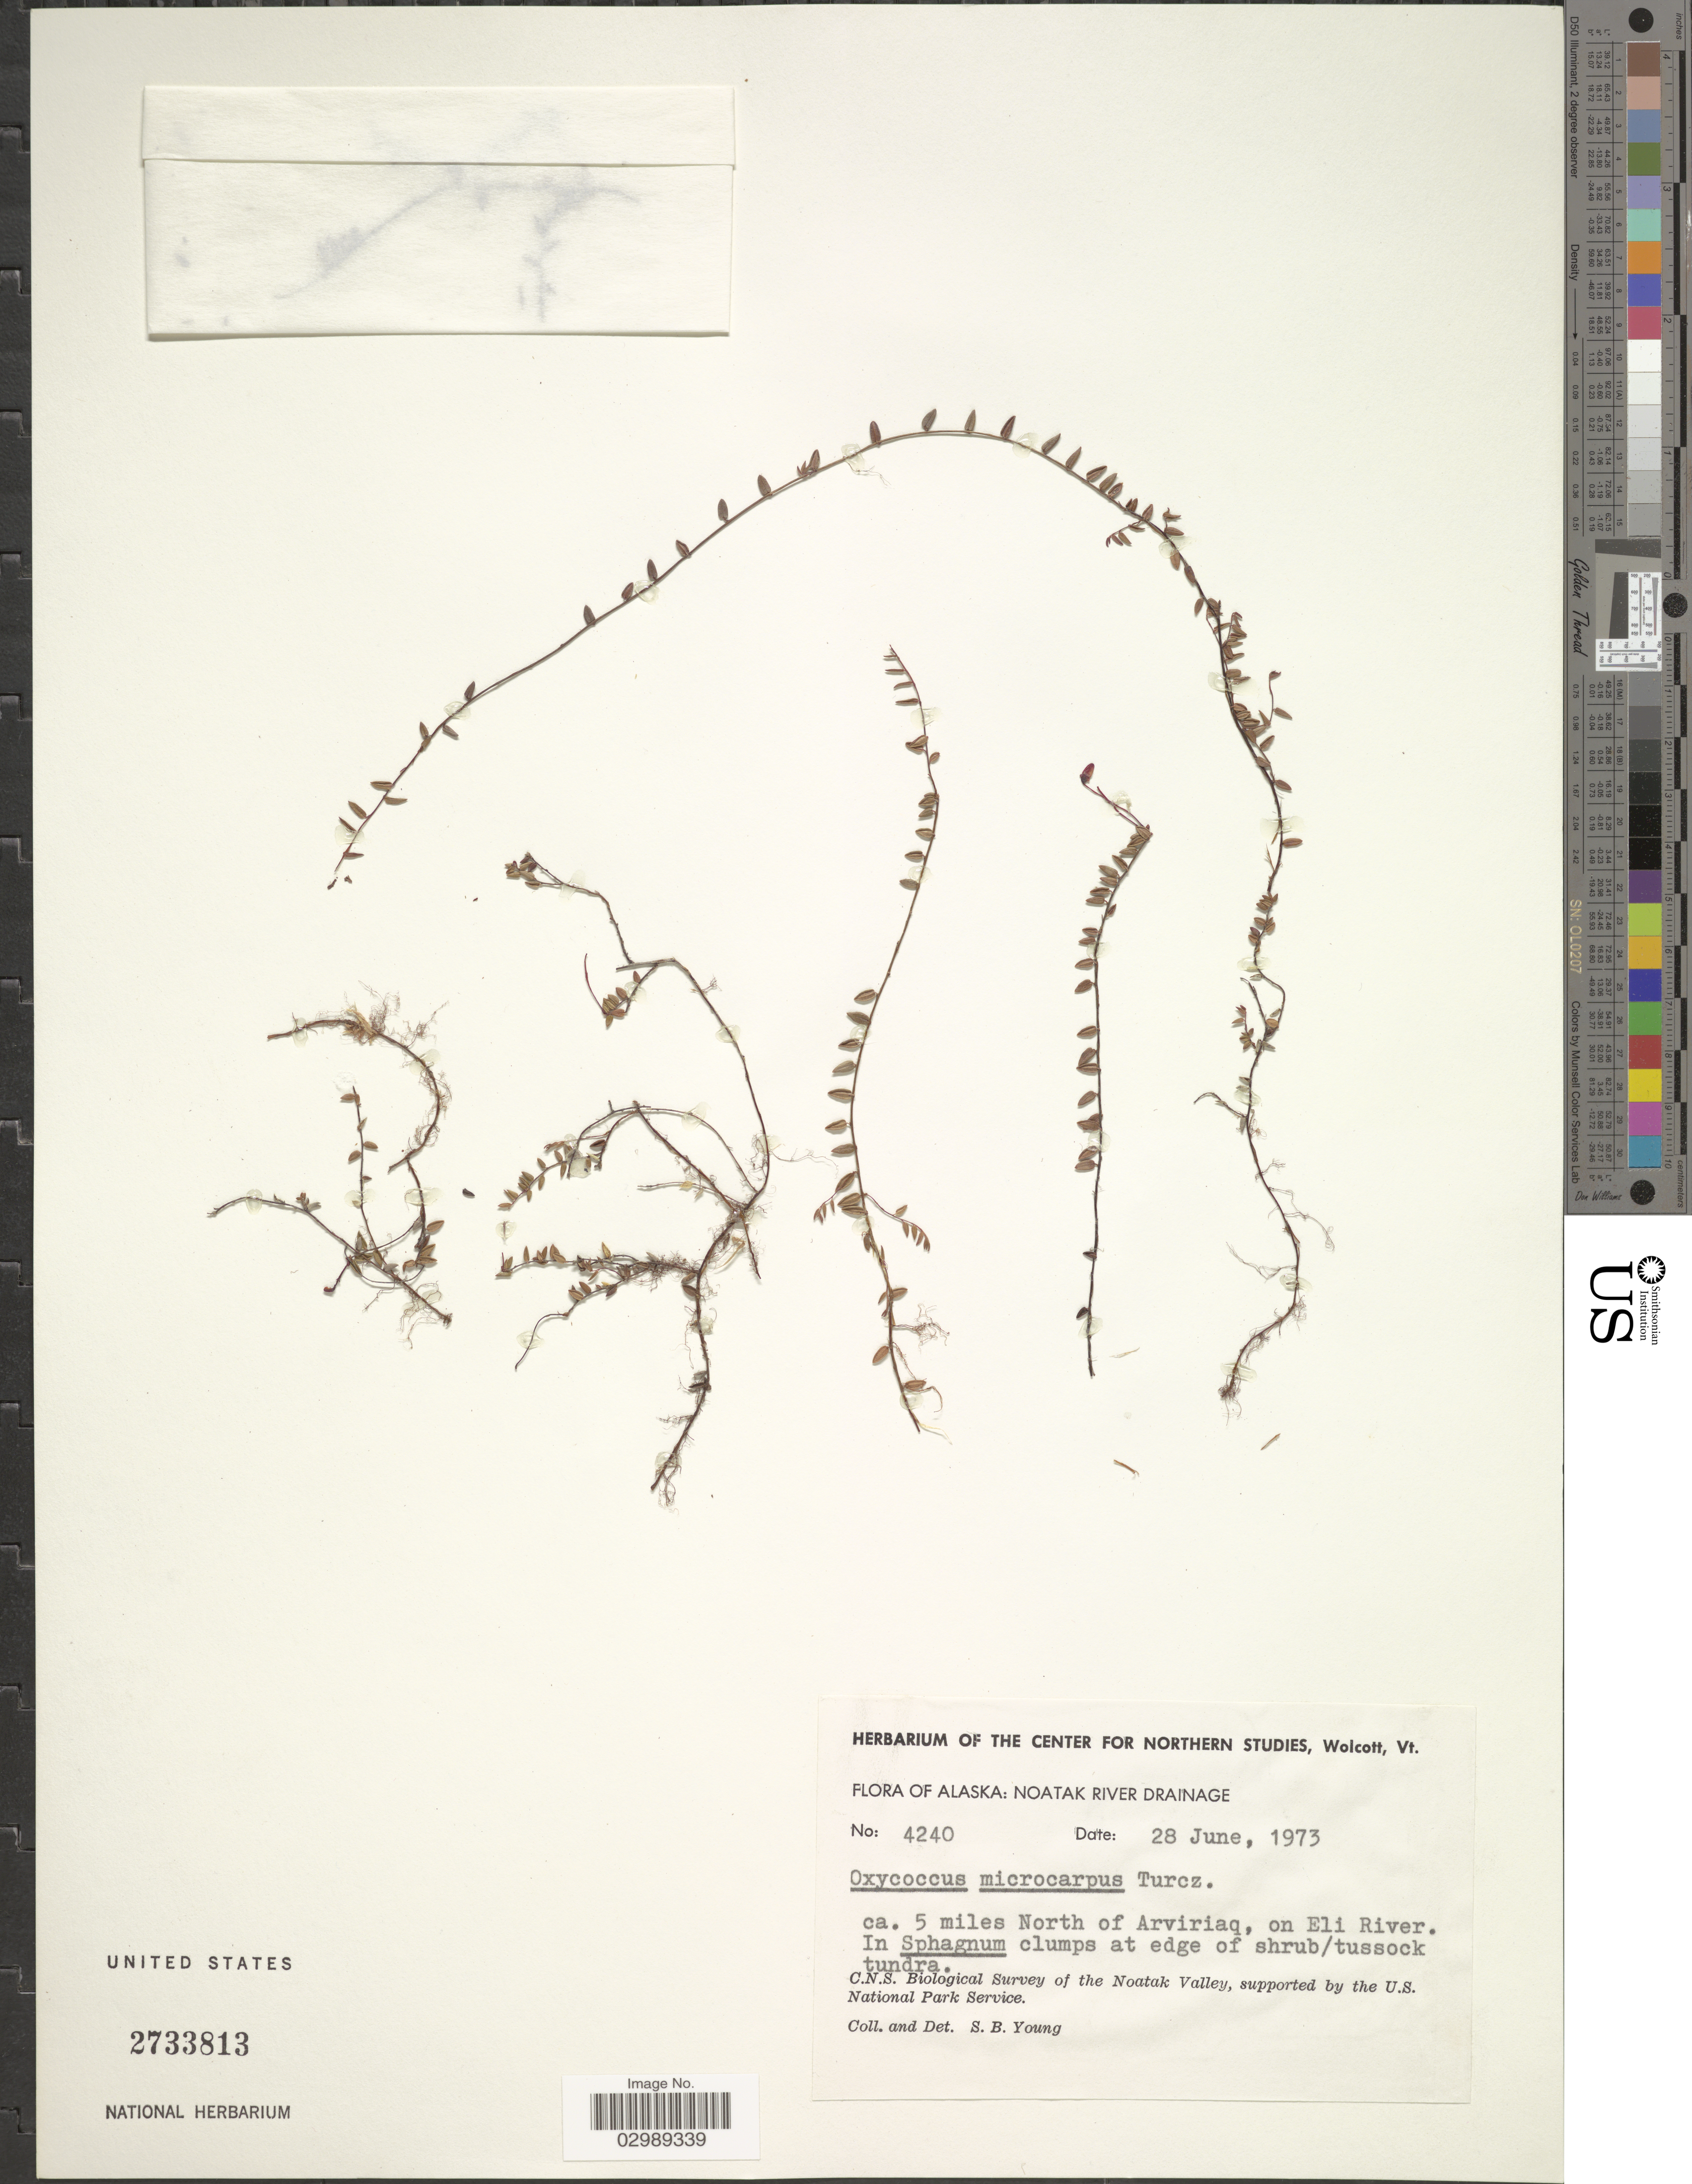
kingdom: Plantae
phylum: Tracheophyta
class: Magnoliopsida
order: Ericales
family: Ericaceae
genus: Vaccinium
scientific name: Vaccinium oxycoccos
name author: L.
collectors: S. Young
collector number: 4240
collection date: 1973-06-28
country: United States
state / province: Alaska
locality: Noatak River Drainage, ca. 5 miles North of Arviriaq, on Eli River.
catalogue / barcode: US 2733813